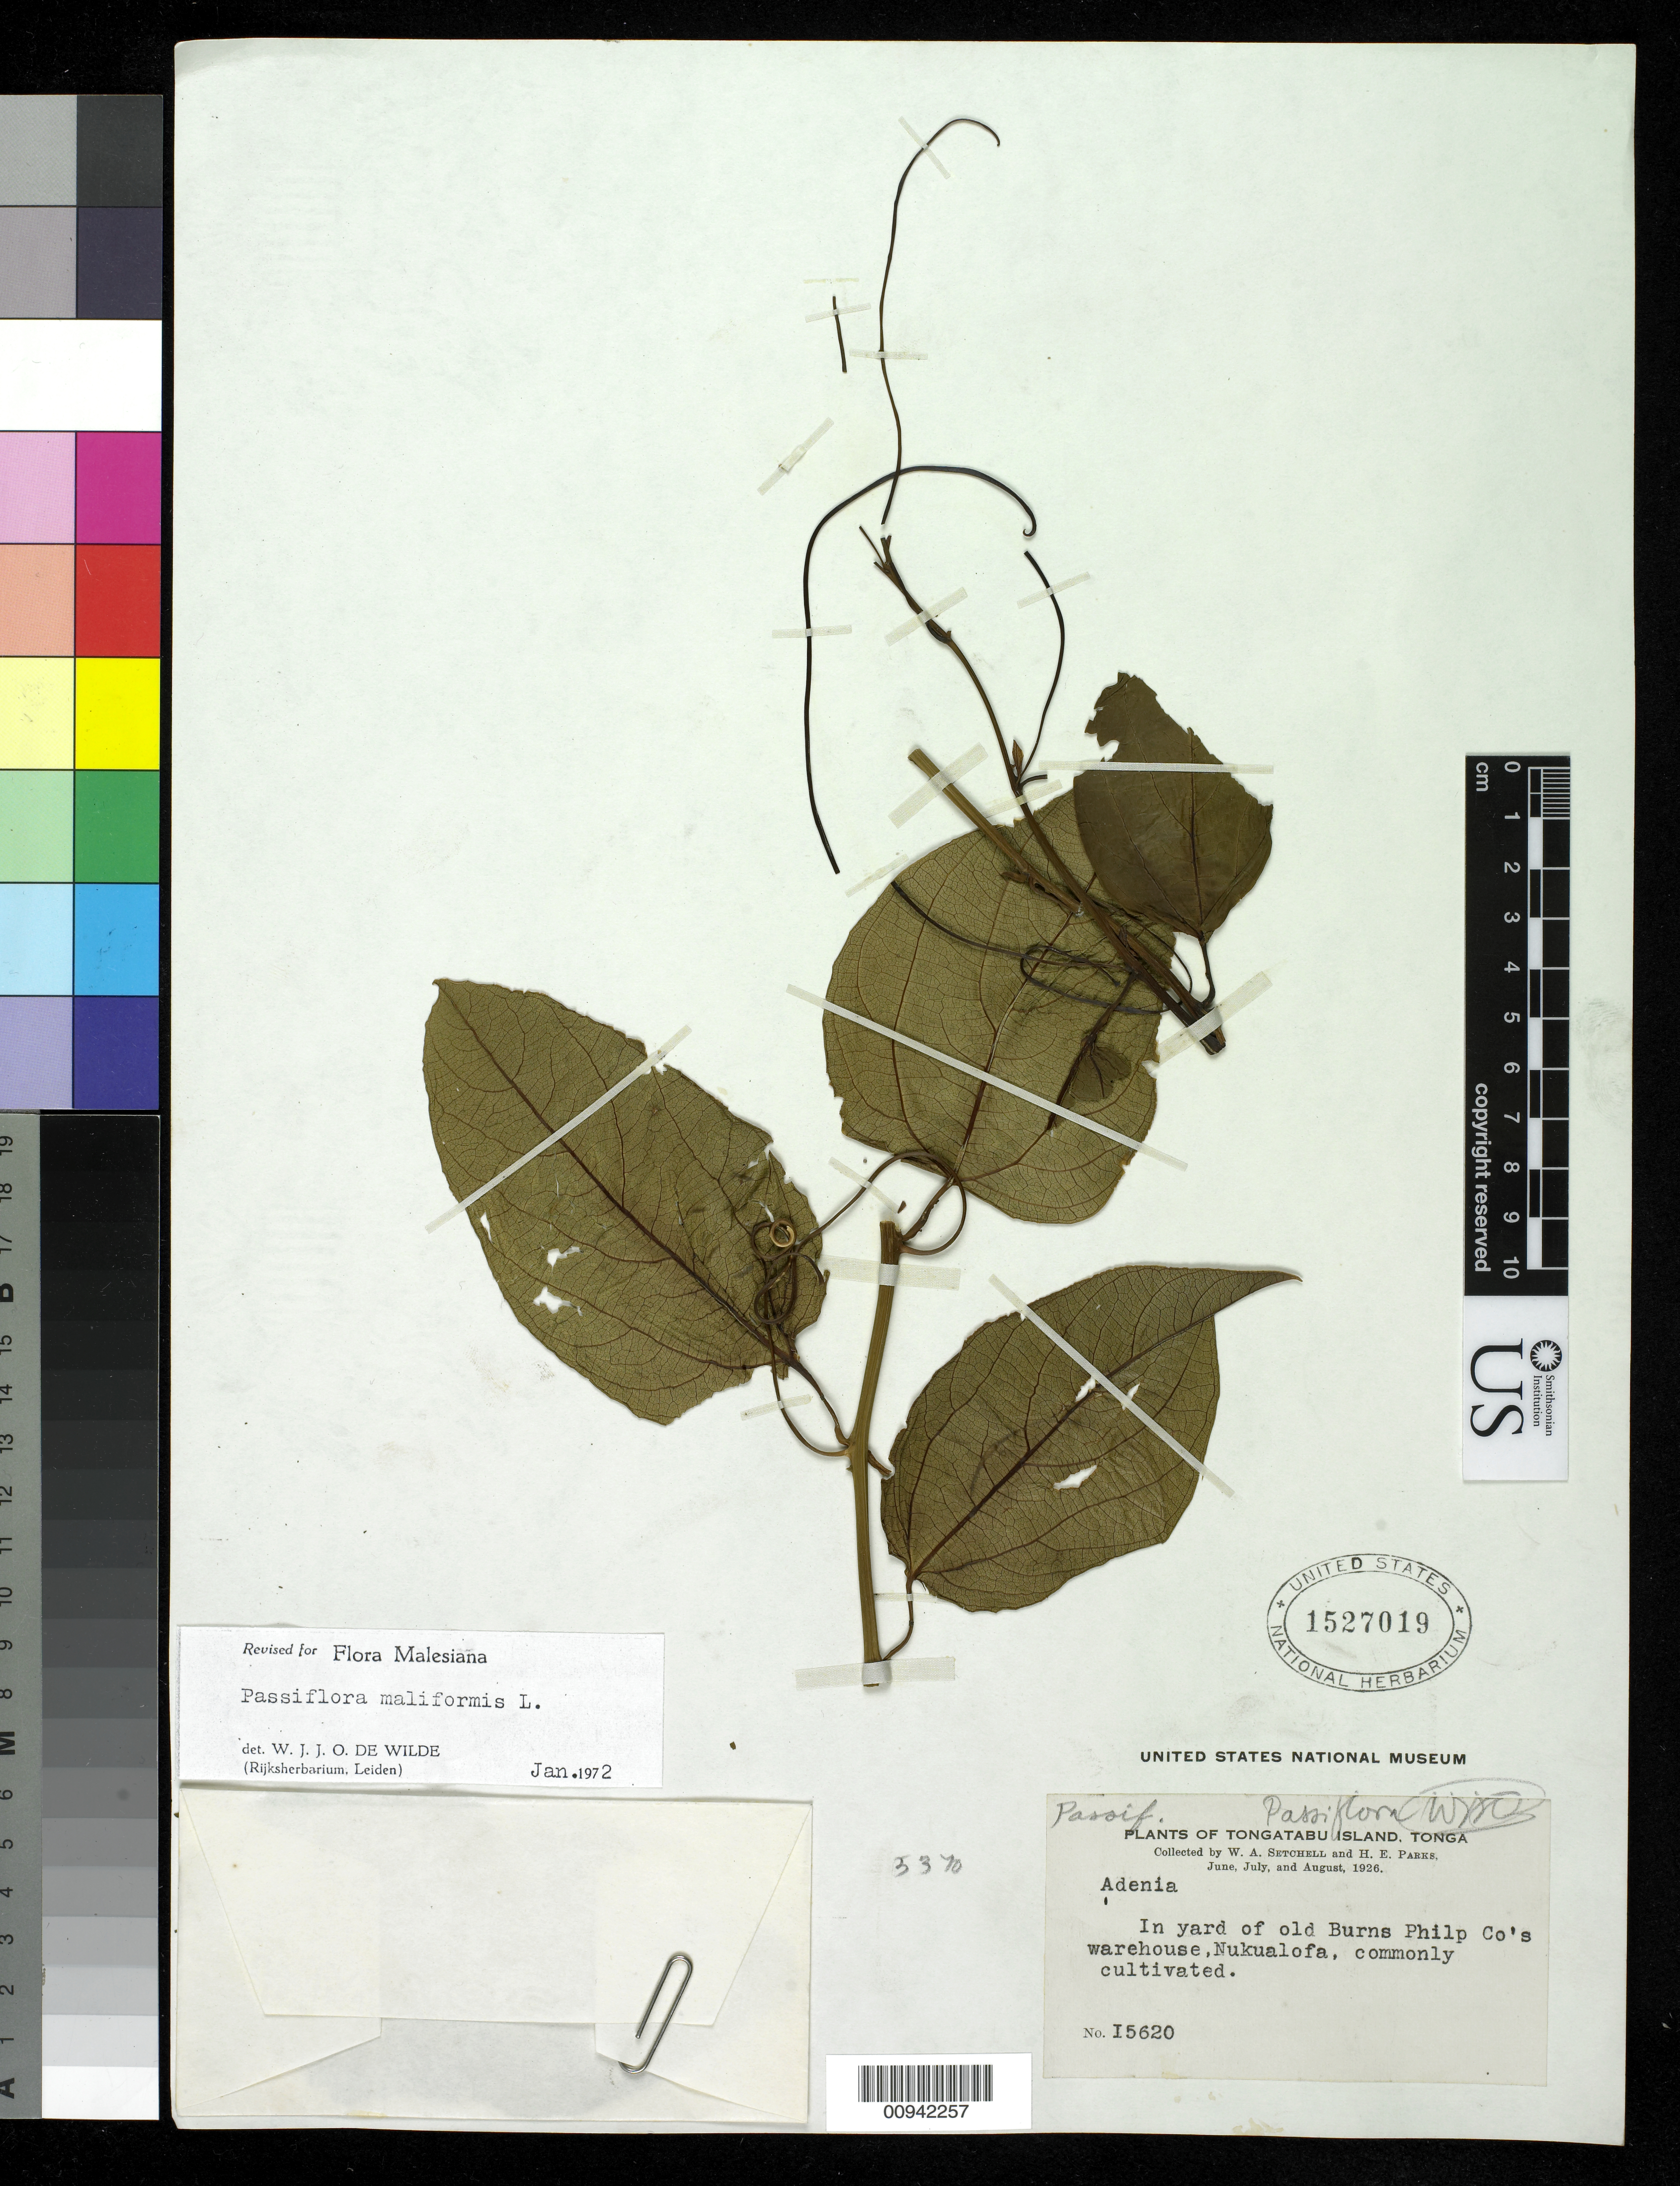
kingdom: Plantae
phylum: Tracheophyta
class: Magnoliopsida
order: Malpighiales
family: Passifloraceae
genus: Passiflora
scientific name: Passiflora maliformis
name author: L.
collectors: W. Setchell & H. E. Parks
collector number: I 5620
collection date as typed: Jun 1926 to Aug 1926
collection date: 1926-06/1926-08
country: Tonga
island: Tongatapu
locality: in yard of old Philp Co's warehouse, Nukualofa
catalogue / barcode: US 1527019